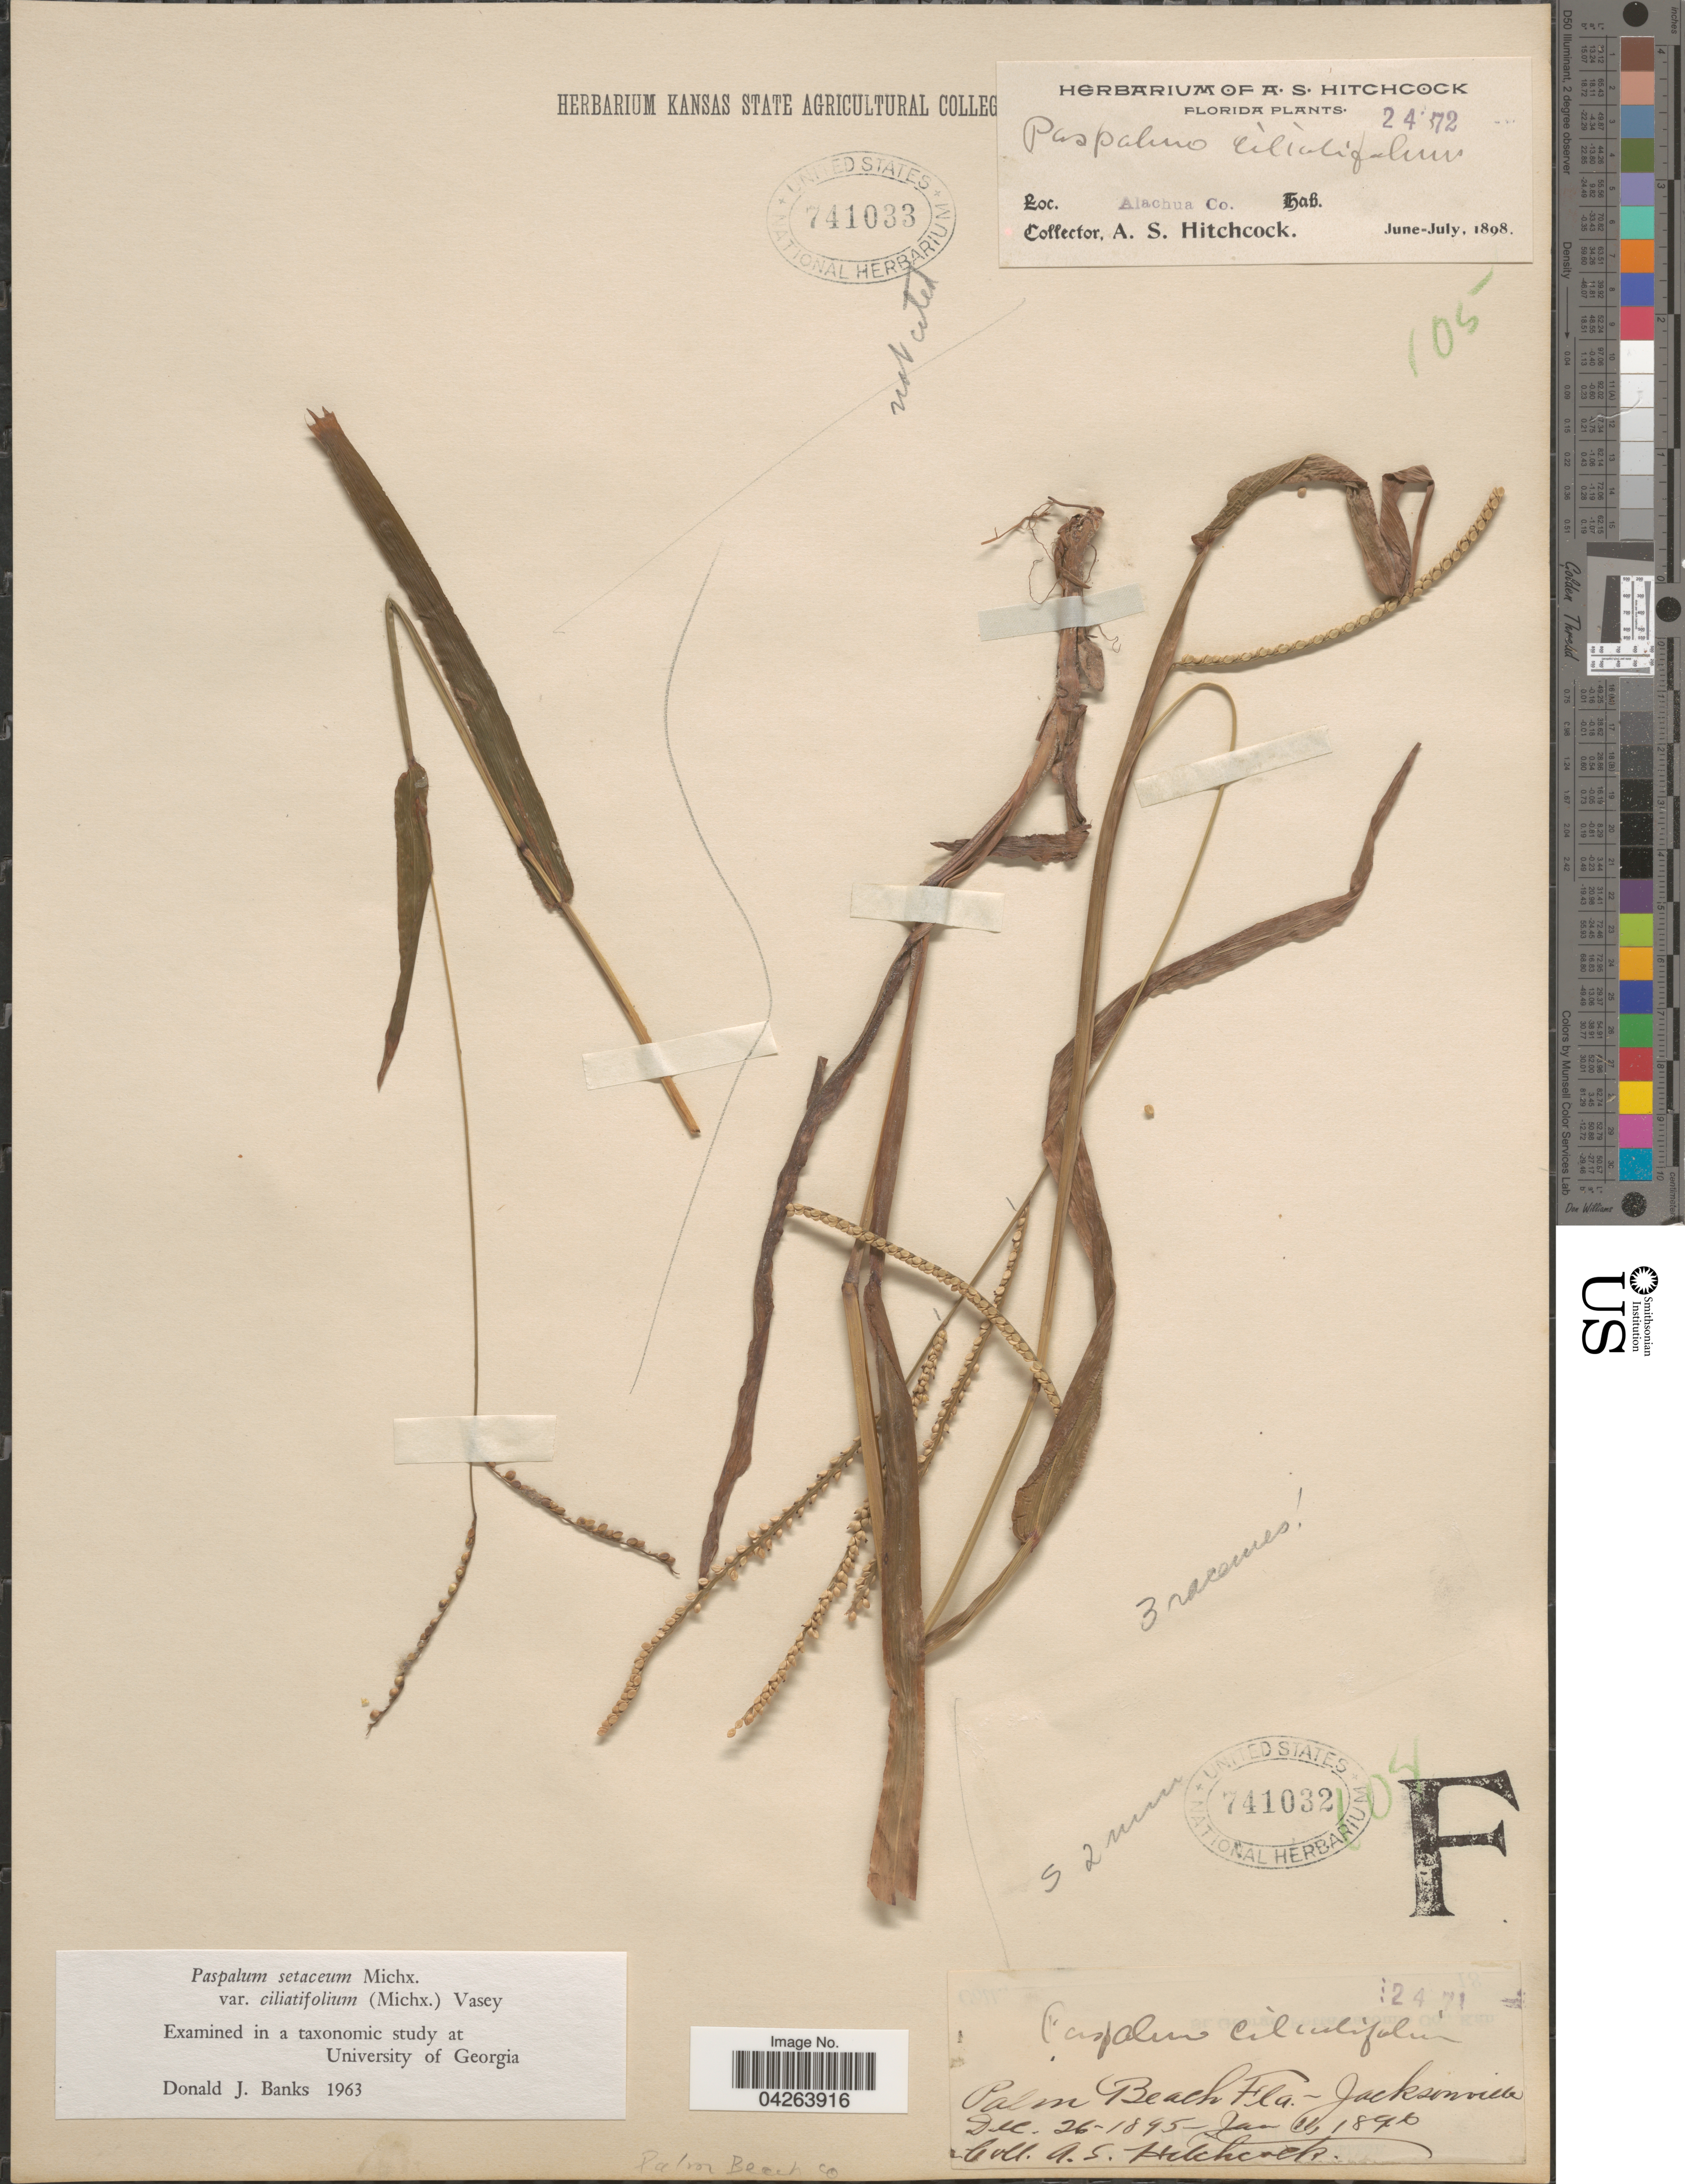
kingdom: Plantae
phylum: Tracheophyta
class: Liliopsida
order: Poales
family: Poaceae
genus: Paspalum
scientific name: Paspalum setaceum var. ciliatifolium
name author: (Michx.) Vasey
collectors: A. S. Hitchcock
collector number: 2471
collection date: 1895-12-26/1896-01-11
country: United States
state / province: Florida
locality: Palm Beach. Jacksonville. Palm Beach Co.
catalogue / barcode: US 741032